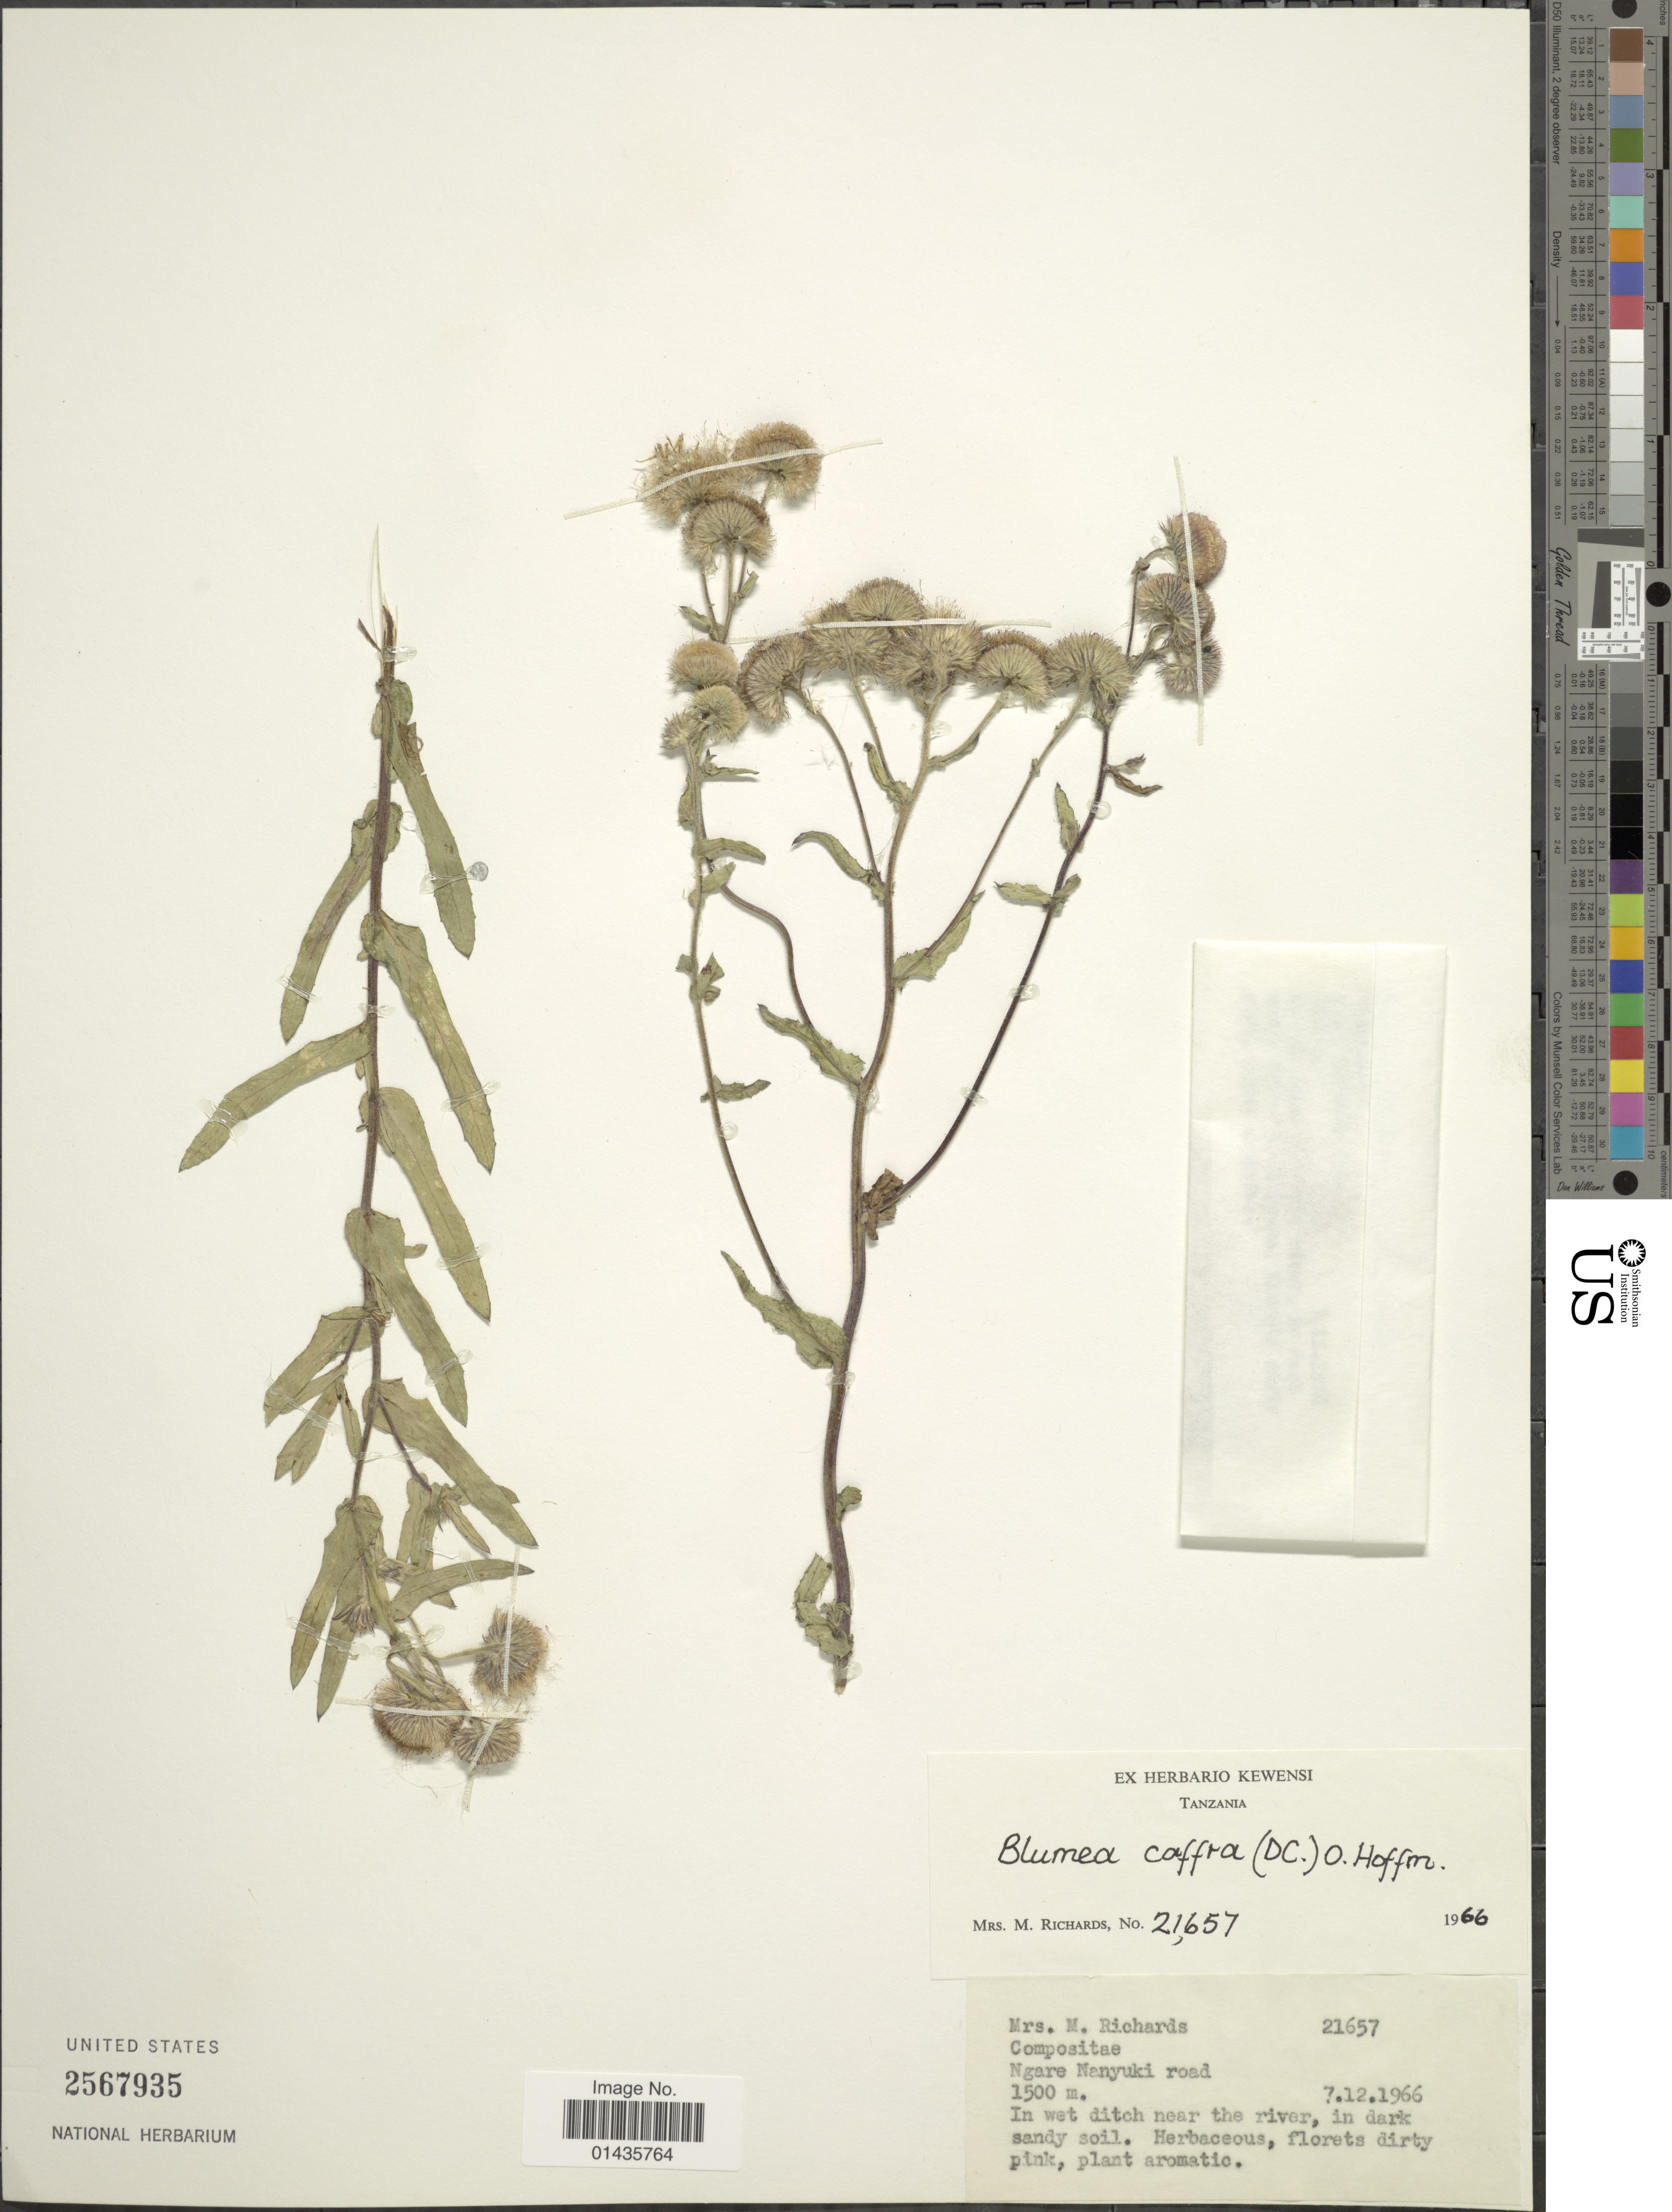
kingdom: Plantae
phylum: Tracheophyta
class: Magnoliopsida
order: Asterales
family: Asteraceae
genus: Doellia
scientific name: Doellia cafra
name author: (DC.) Anderb.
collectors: M. Richards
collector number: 21657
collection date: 1966-12-07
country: Tanzania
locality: Ngare Nanyuki road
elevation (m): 1500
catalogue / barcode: US 2567935